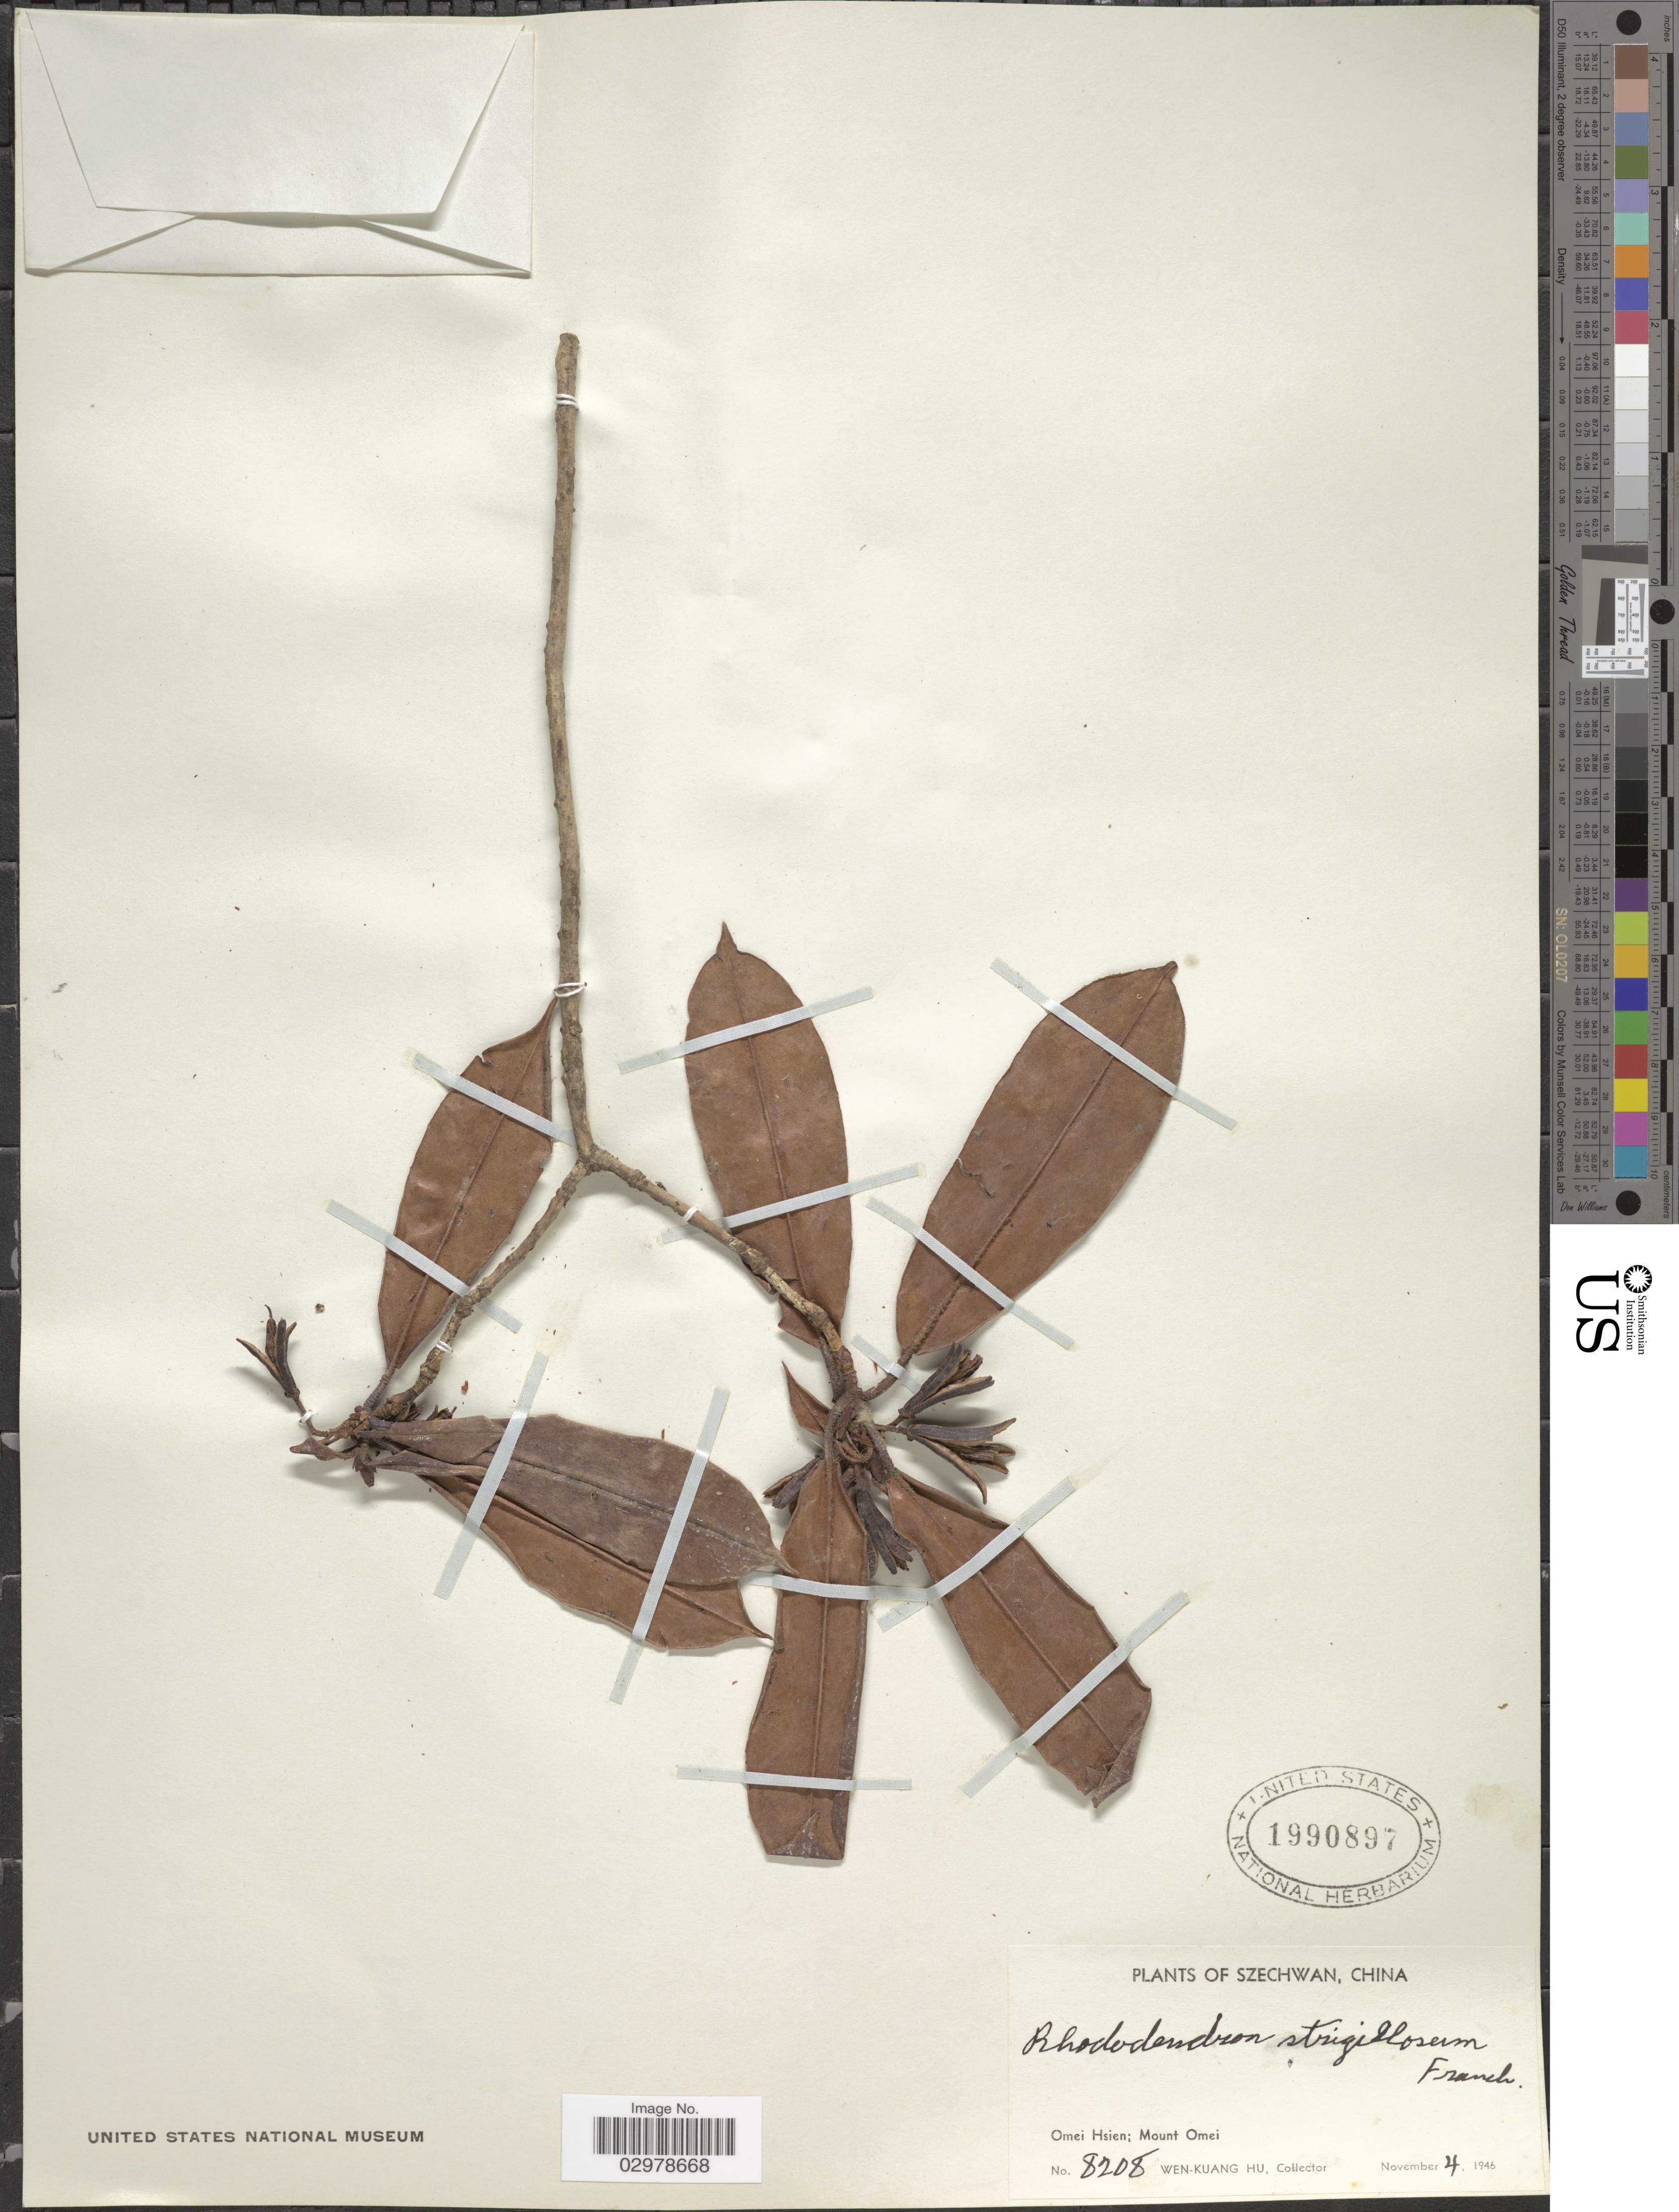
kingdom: Plantae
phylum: Tracheophyta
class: Magnoliopsida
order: Ericales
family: Ericaceae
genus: Rhododendron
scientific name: Rhododendron strigillosum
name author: Franch.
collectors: W. K. Hu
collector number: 8208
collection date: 1946-11-04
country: China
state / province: Sichuan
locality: Szechwan. Omei Hsien; Mount Omei.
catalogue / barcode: US 1990897